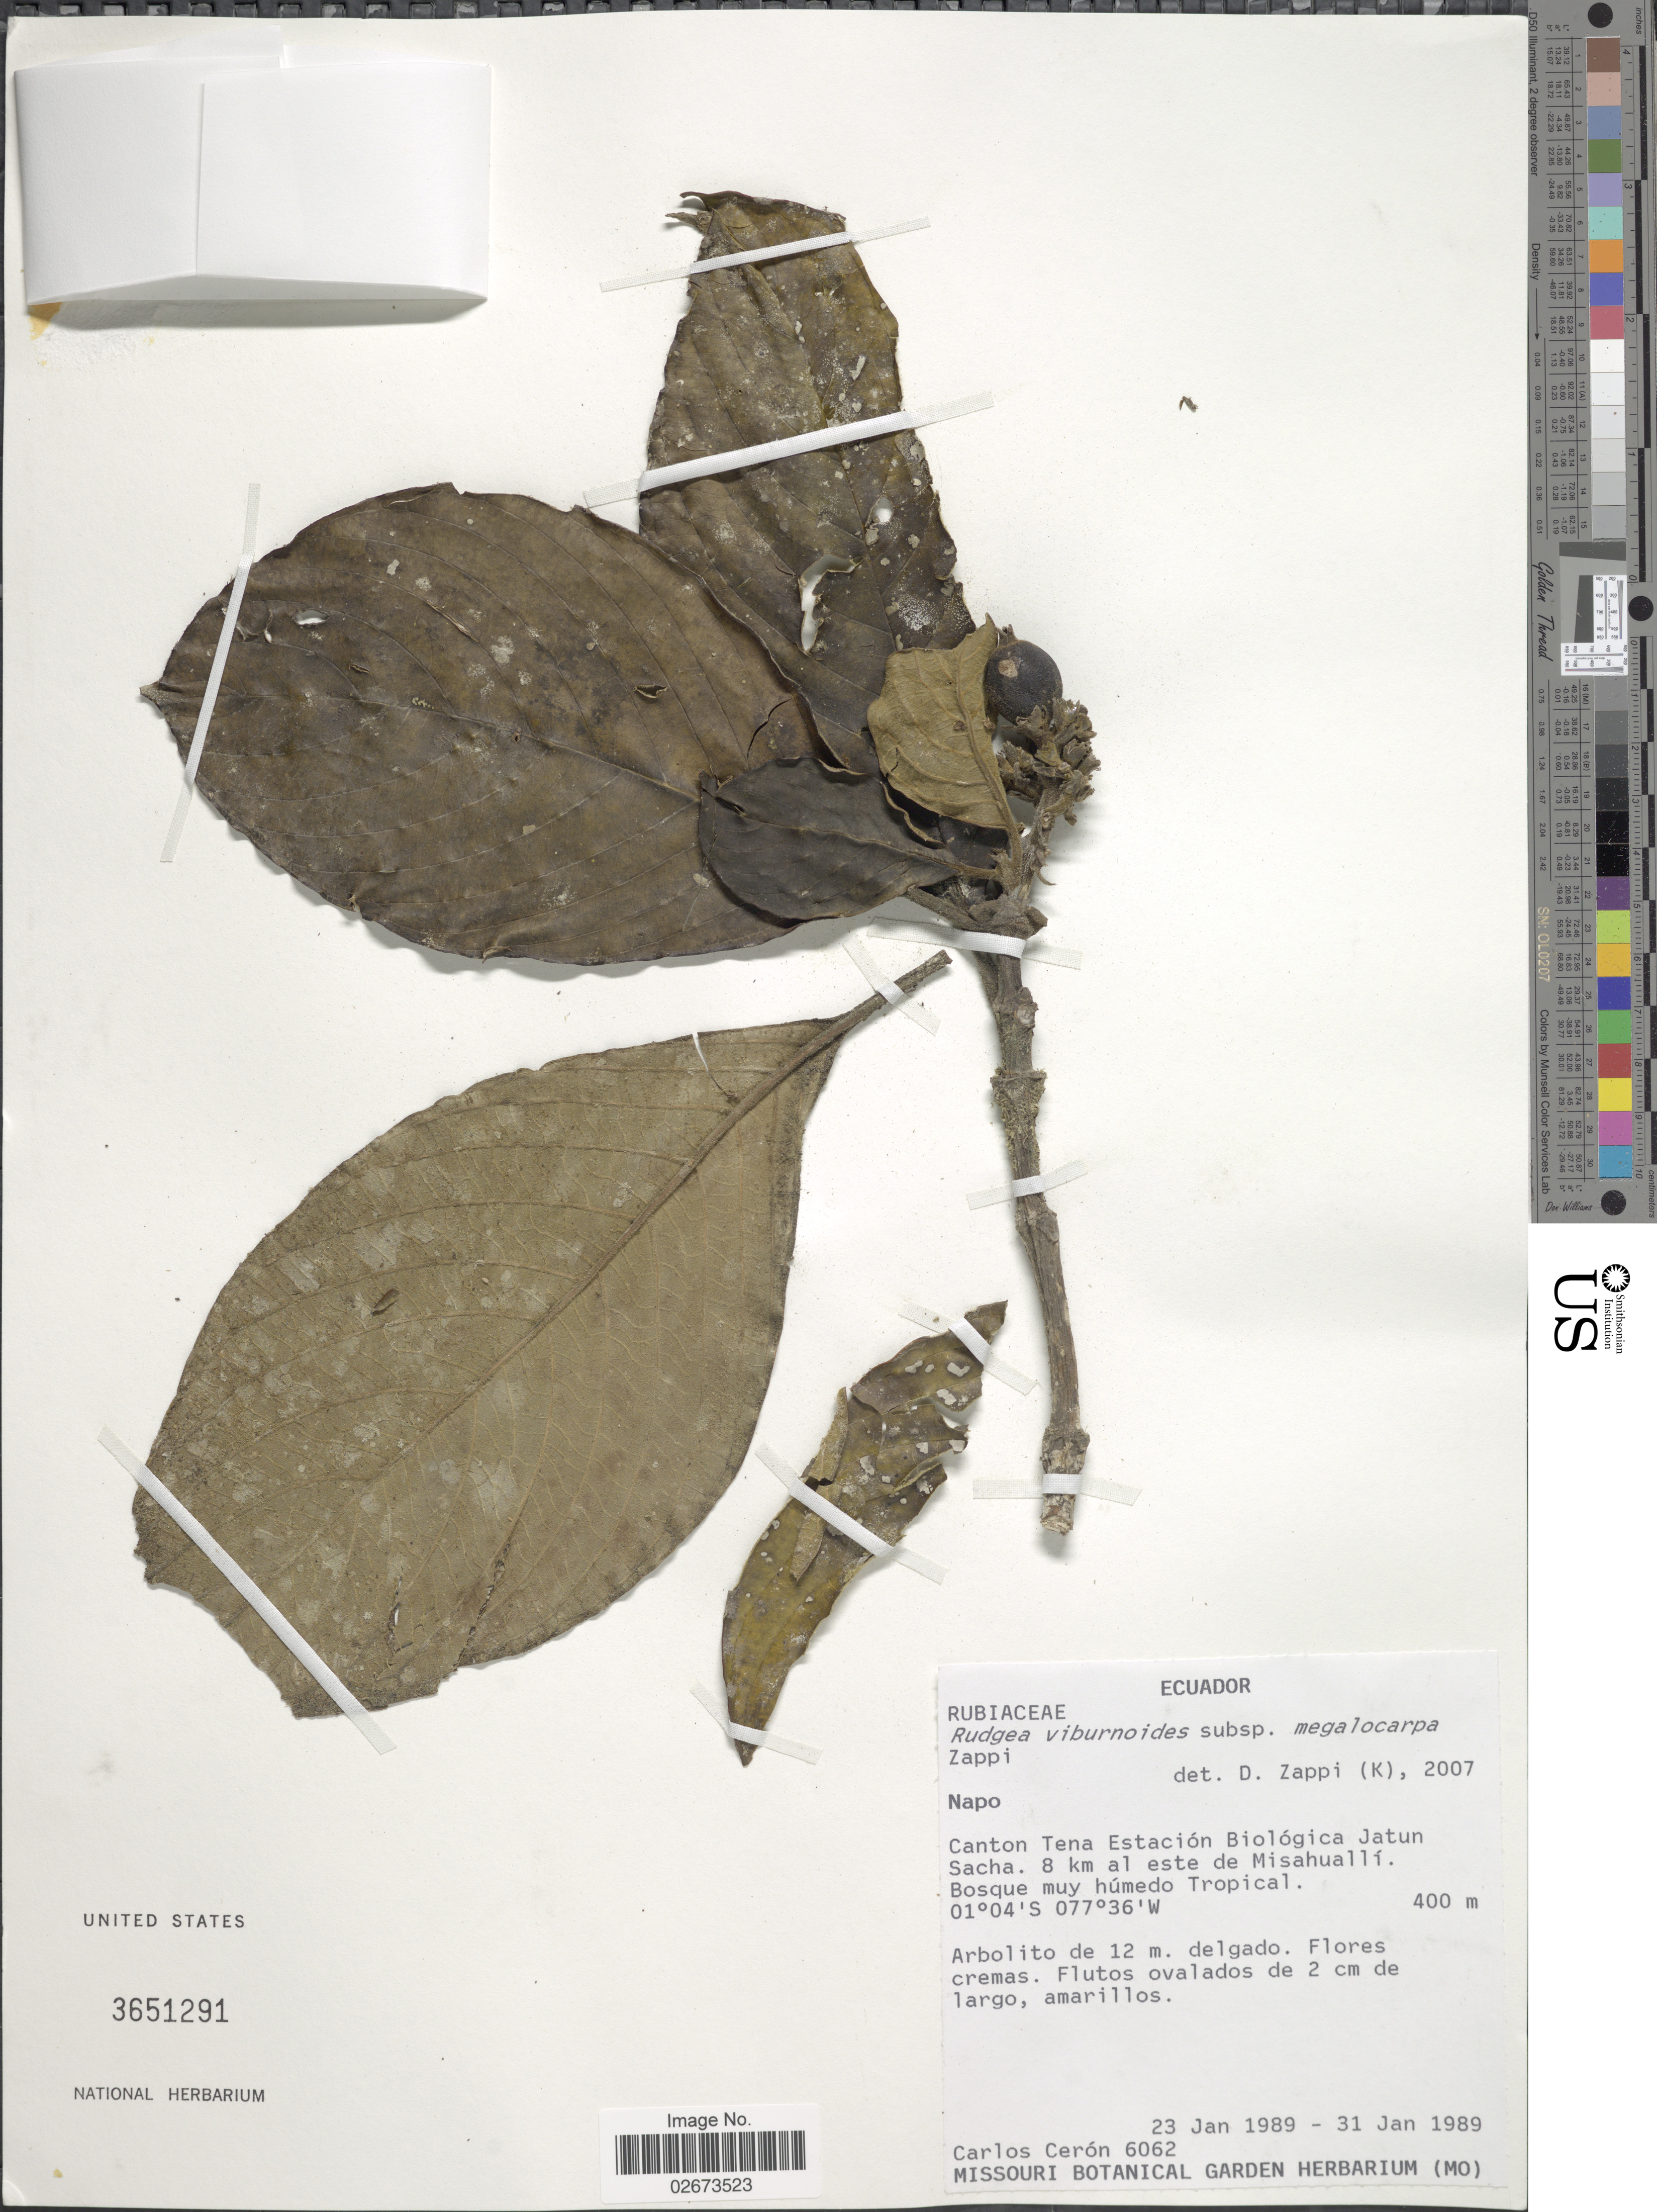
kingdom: Plantae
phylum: Tracheophyta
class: Magnoliopsida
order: Gentianales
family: Rubiaceae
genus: Rudgea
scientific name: Rudgea viburnoides subsp. megalocarpa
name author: Zappi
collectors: C. E. Cerón M.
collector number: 6062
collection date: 1989-01-23/1989-01-31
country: Ecuador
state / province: Napo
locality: Napo, Canton Tena Estacion Biologica Jatun Sacha, 8 km al este de Misahualli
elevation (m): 400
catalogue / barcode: US 3651291